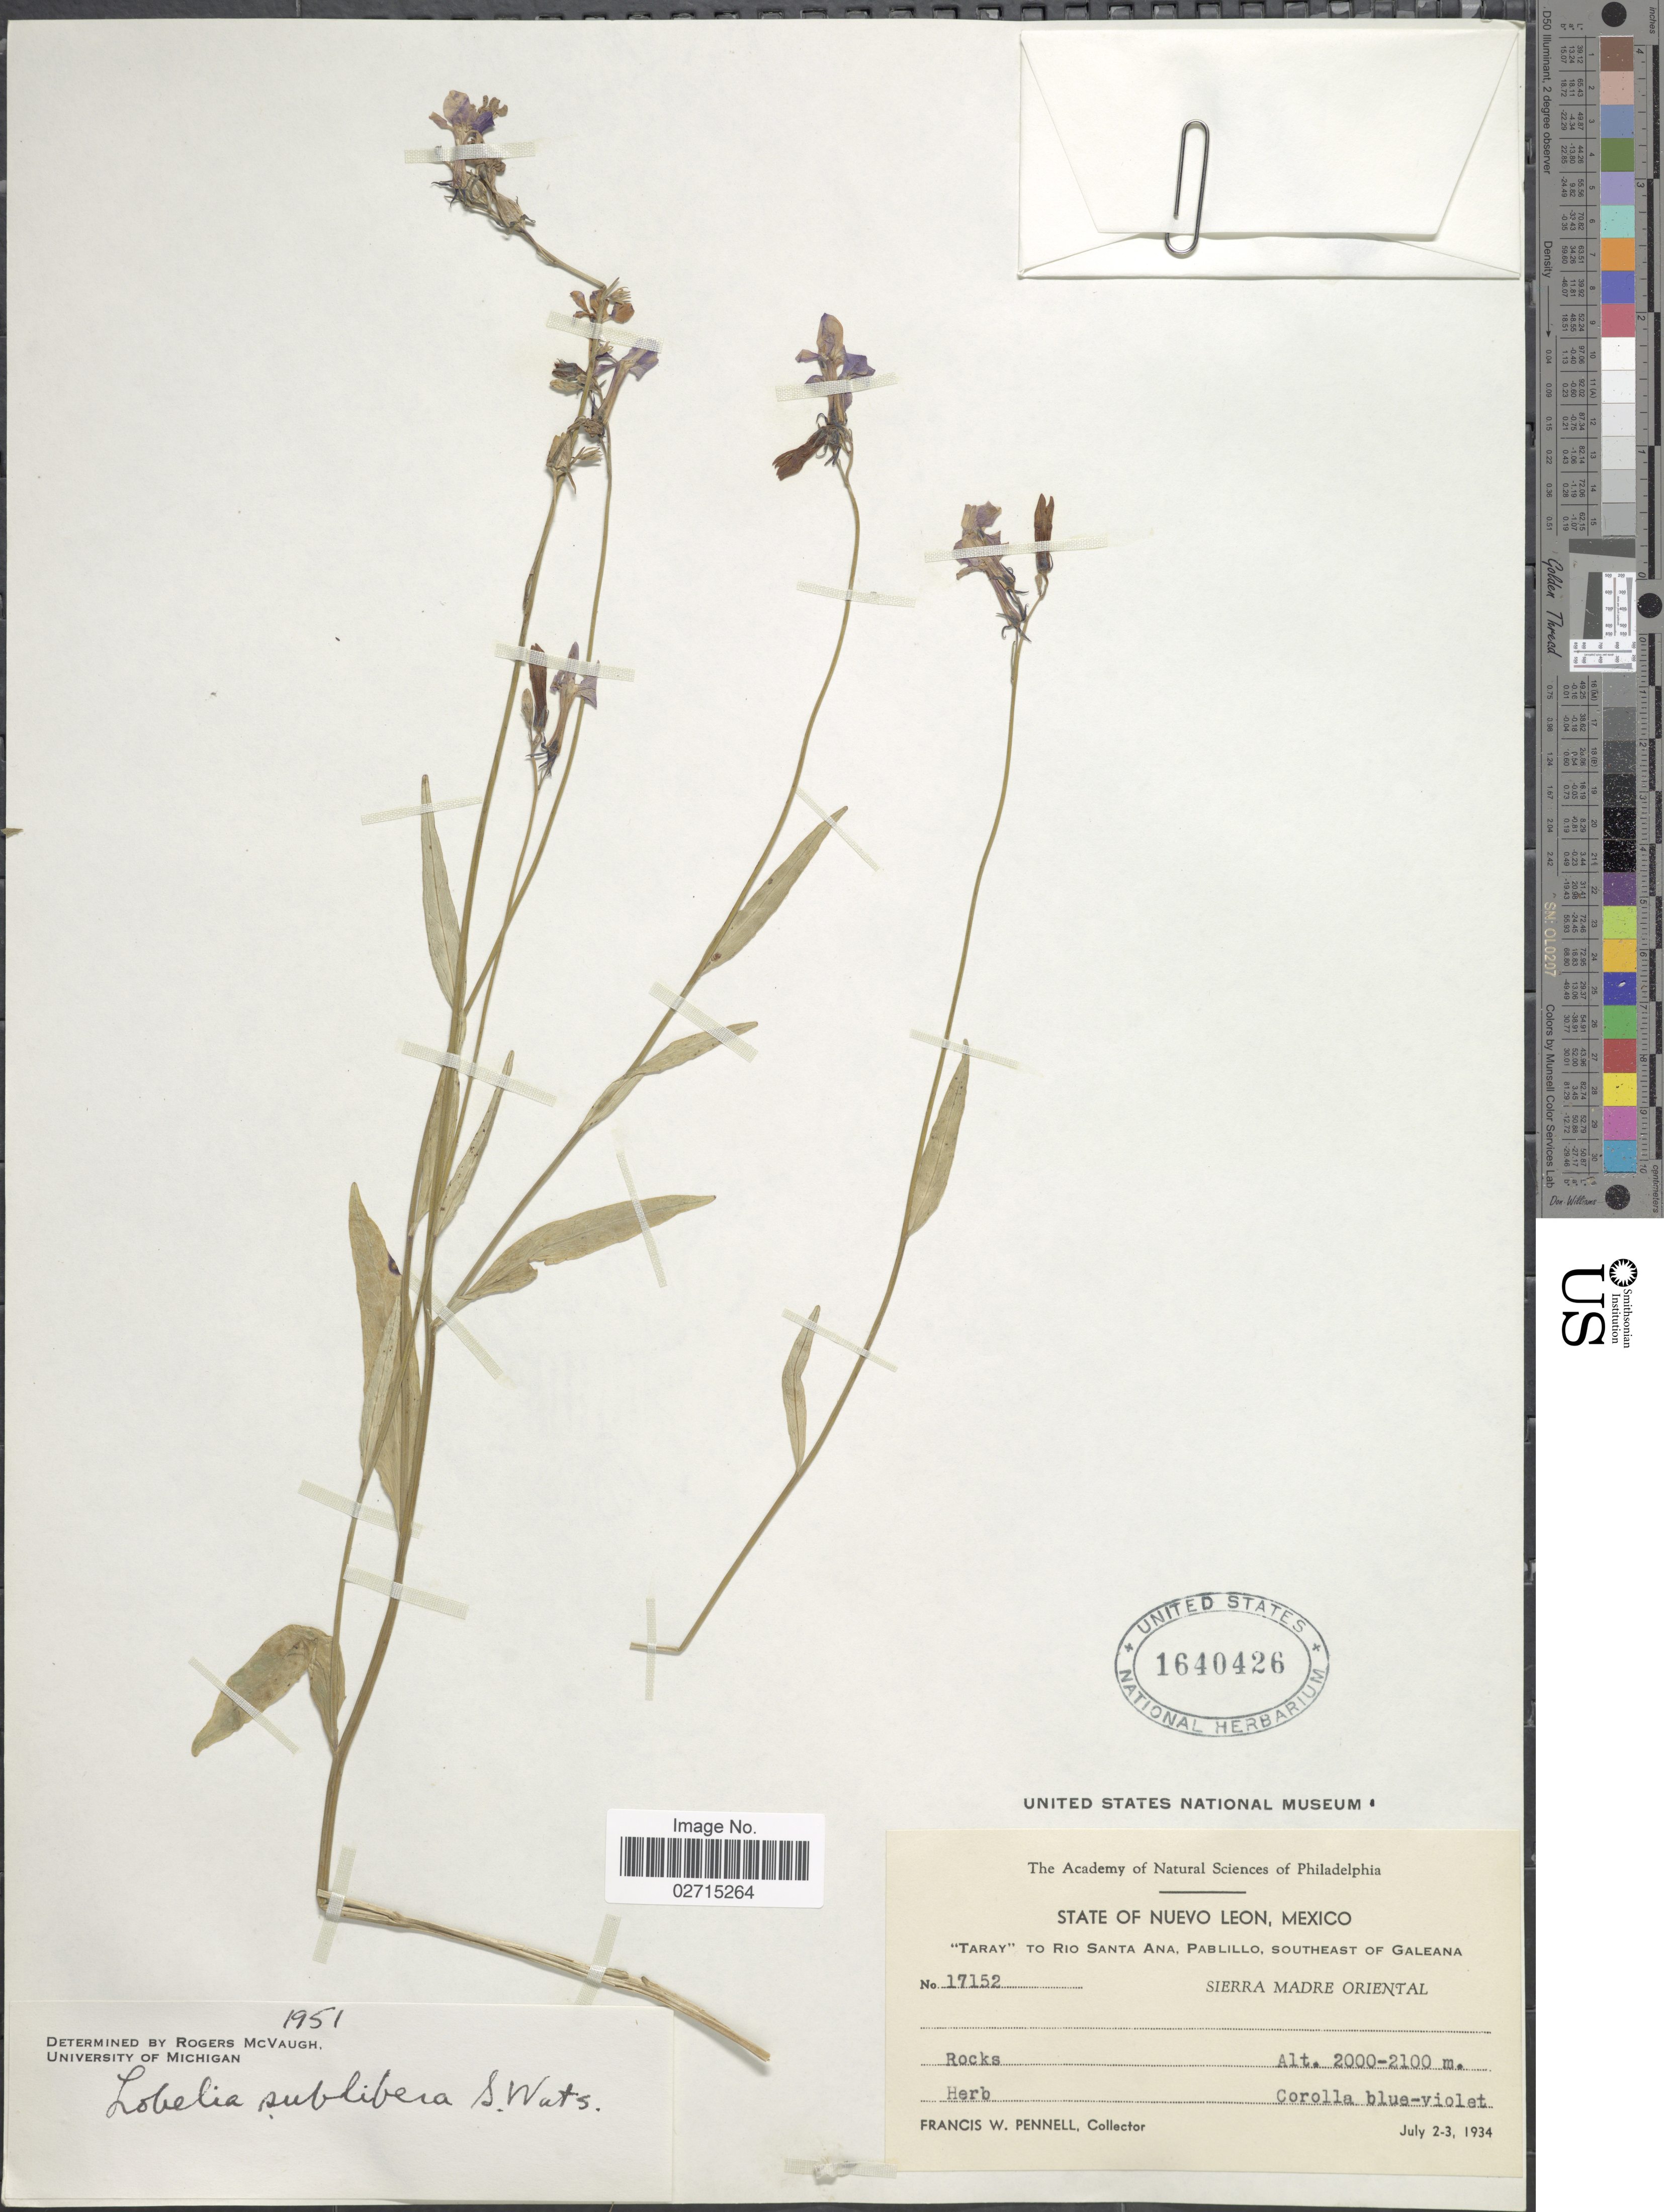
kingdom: Plantae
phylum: Tracheophyta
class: Magnoliopsida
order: Asterales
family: Campanulaceae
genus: Lobelia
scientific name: Lobelia sublibera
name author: S. Watson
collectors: F. W. Pennell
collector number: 17152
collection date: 1934-07-02/1934-07-03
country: Mexico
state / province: Nuevo León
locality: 'Taray' to Rio Santa Ana, Pablillo, Southeast of Galeana, Sierra Madre Oriental, Rocks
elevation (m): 2000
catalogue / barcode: US 1640426